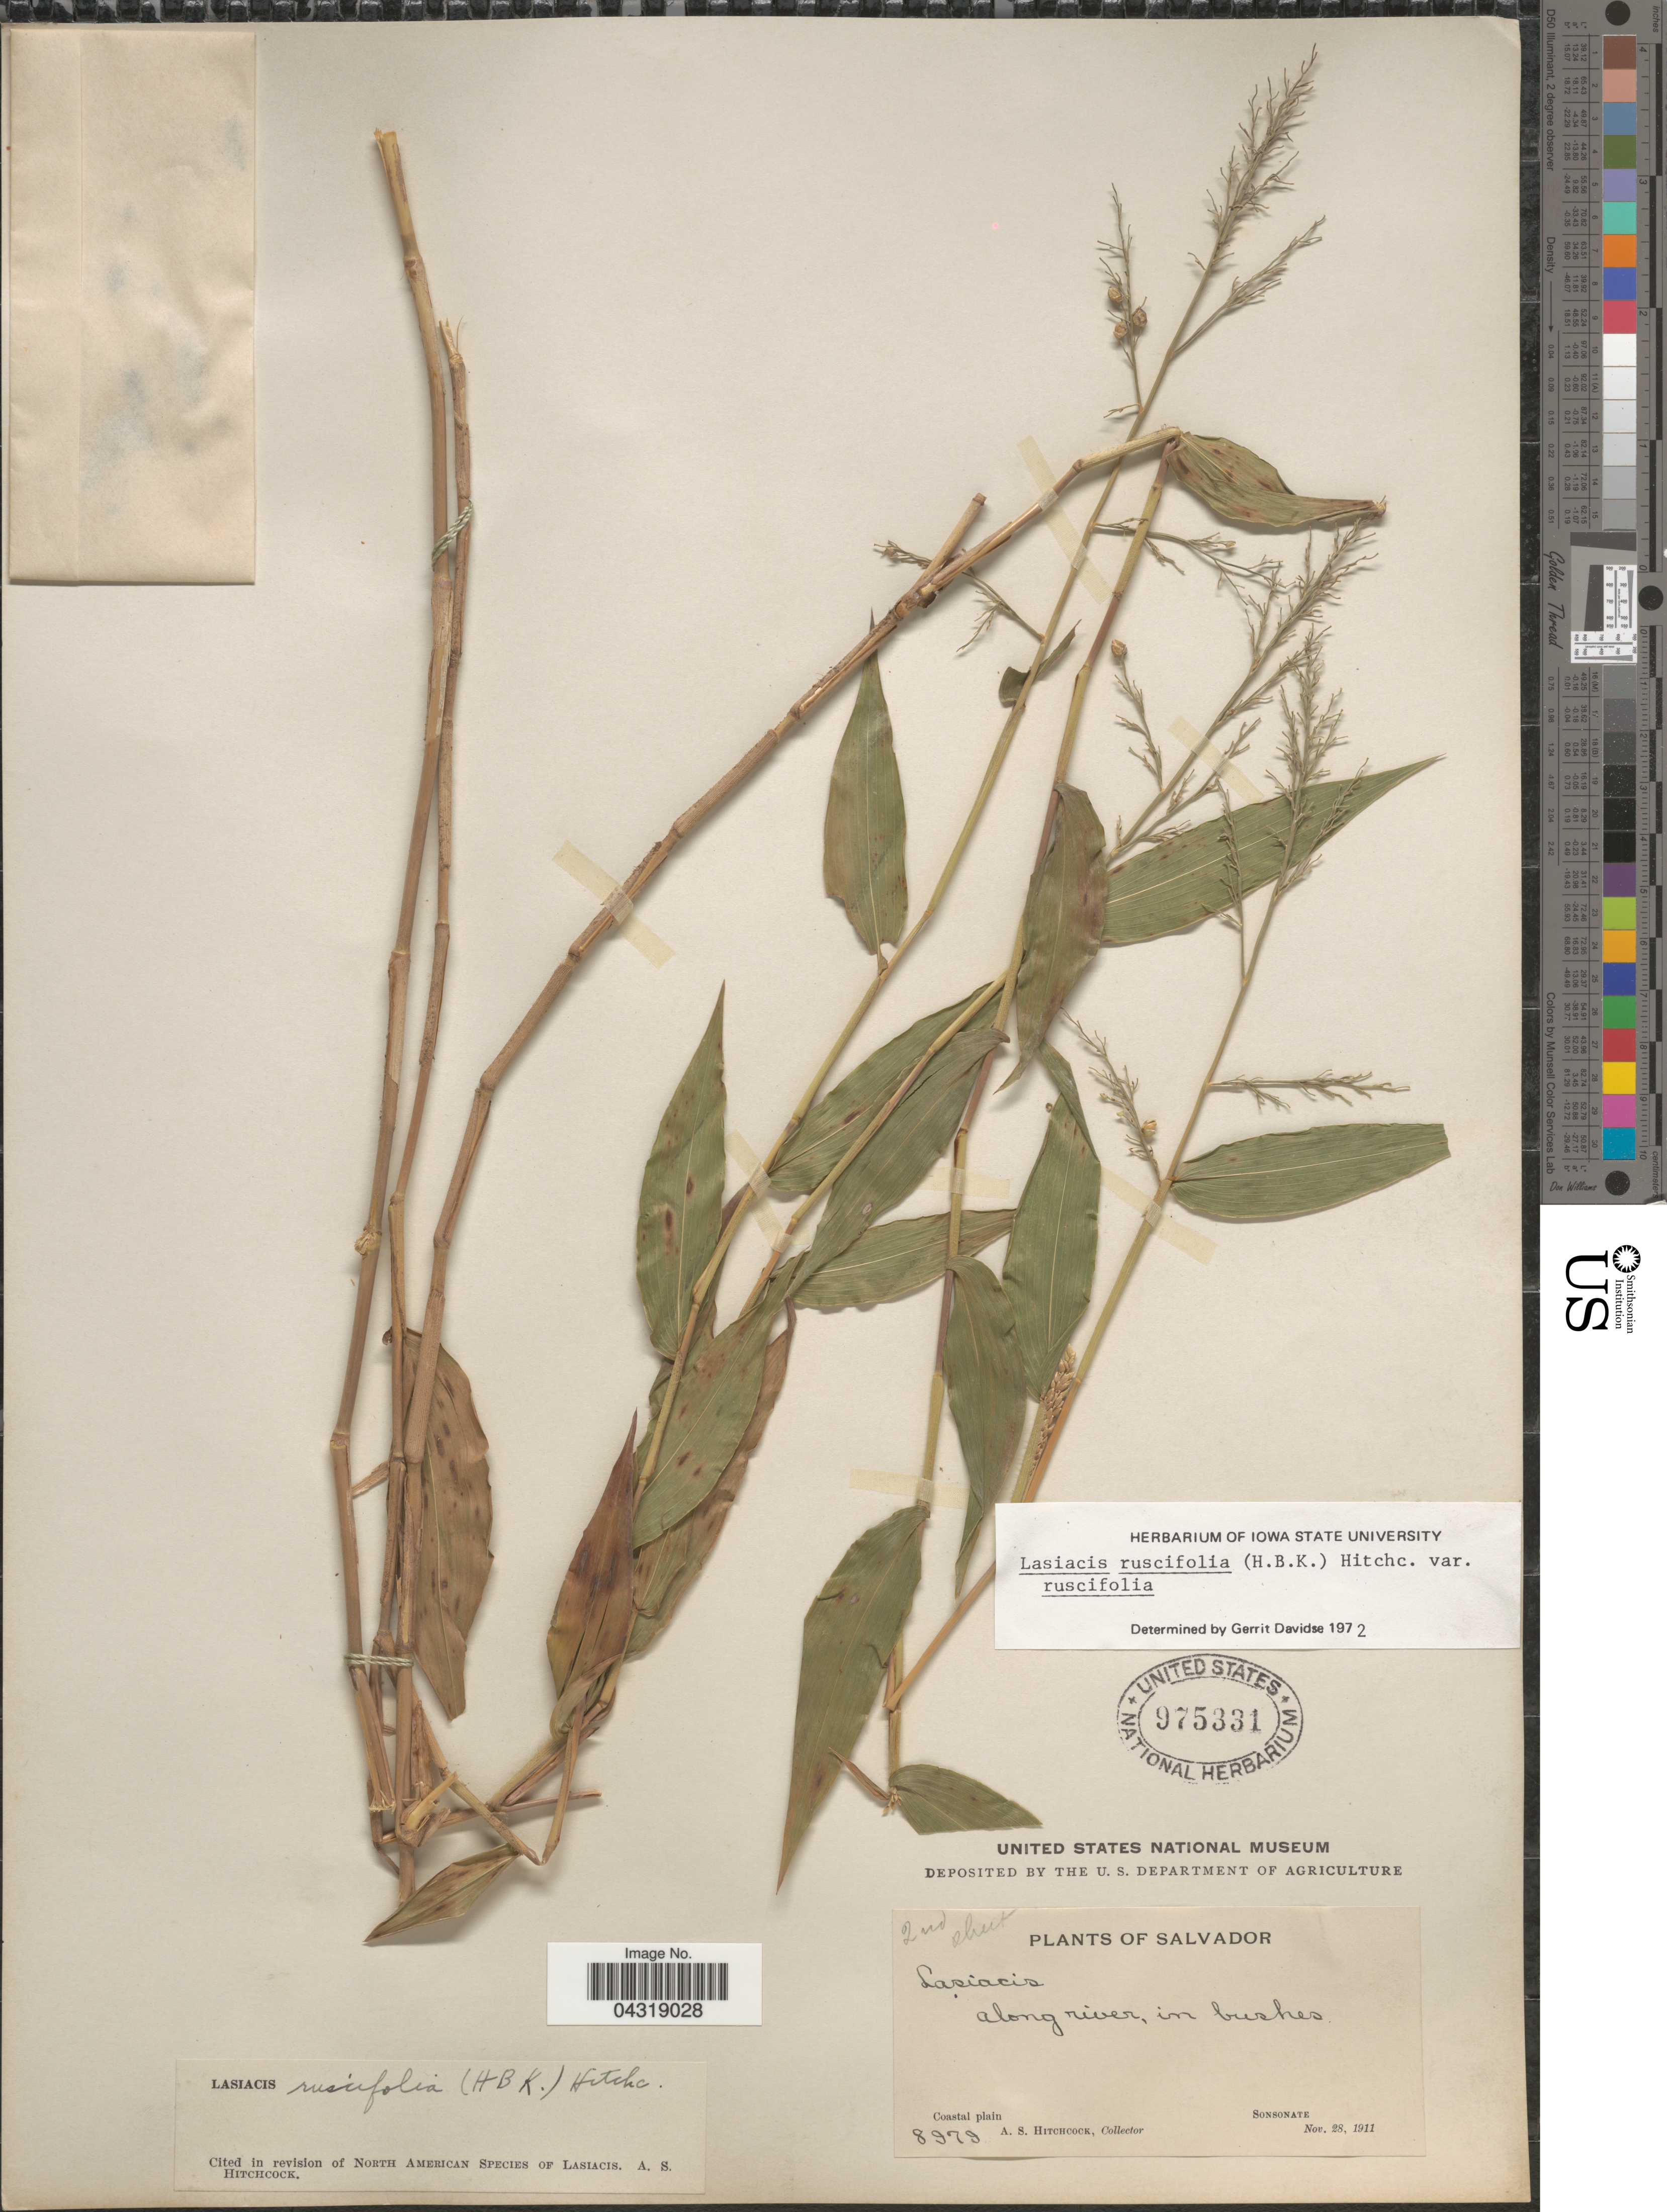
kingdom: Plantae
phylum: Tracheophyta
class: Liliopsida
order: Poales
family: Poaceae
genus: Lasiacis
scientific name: Lasiacis ruscifolia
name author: (Kunth) Hitchc.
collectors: A. S. Hitchcock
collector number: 8979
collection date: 1911-11-28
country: El Salvador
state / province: Sonsonate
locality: Along river, in bushes. Coastal plain.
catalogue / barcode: US 975331